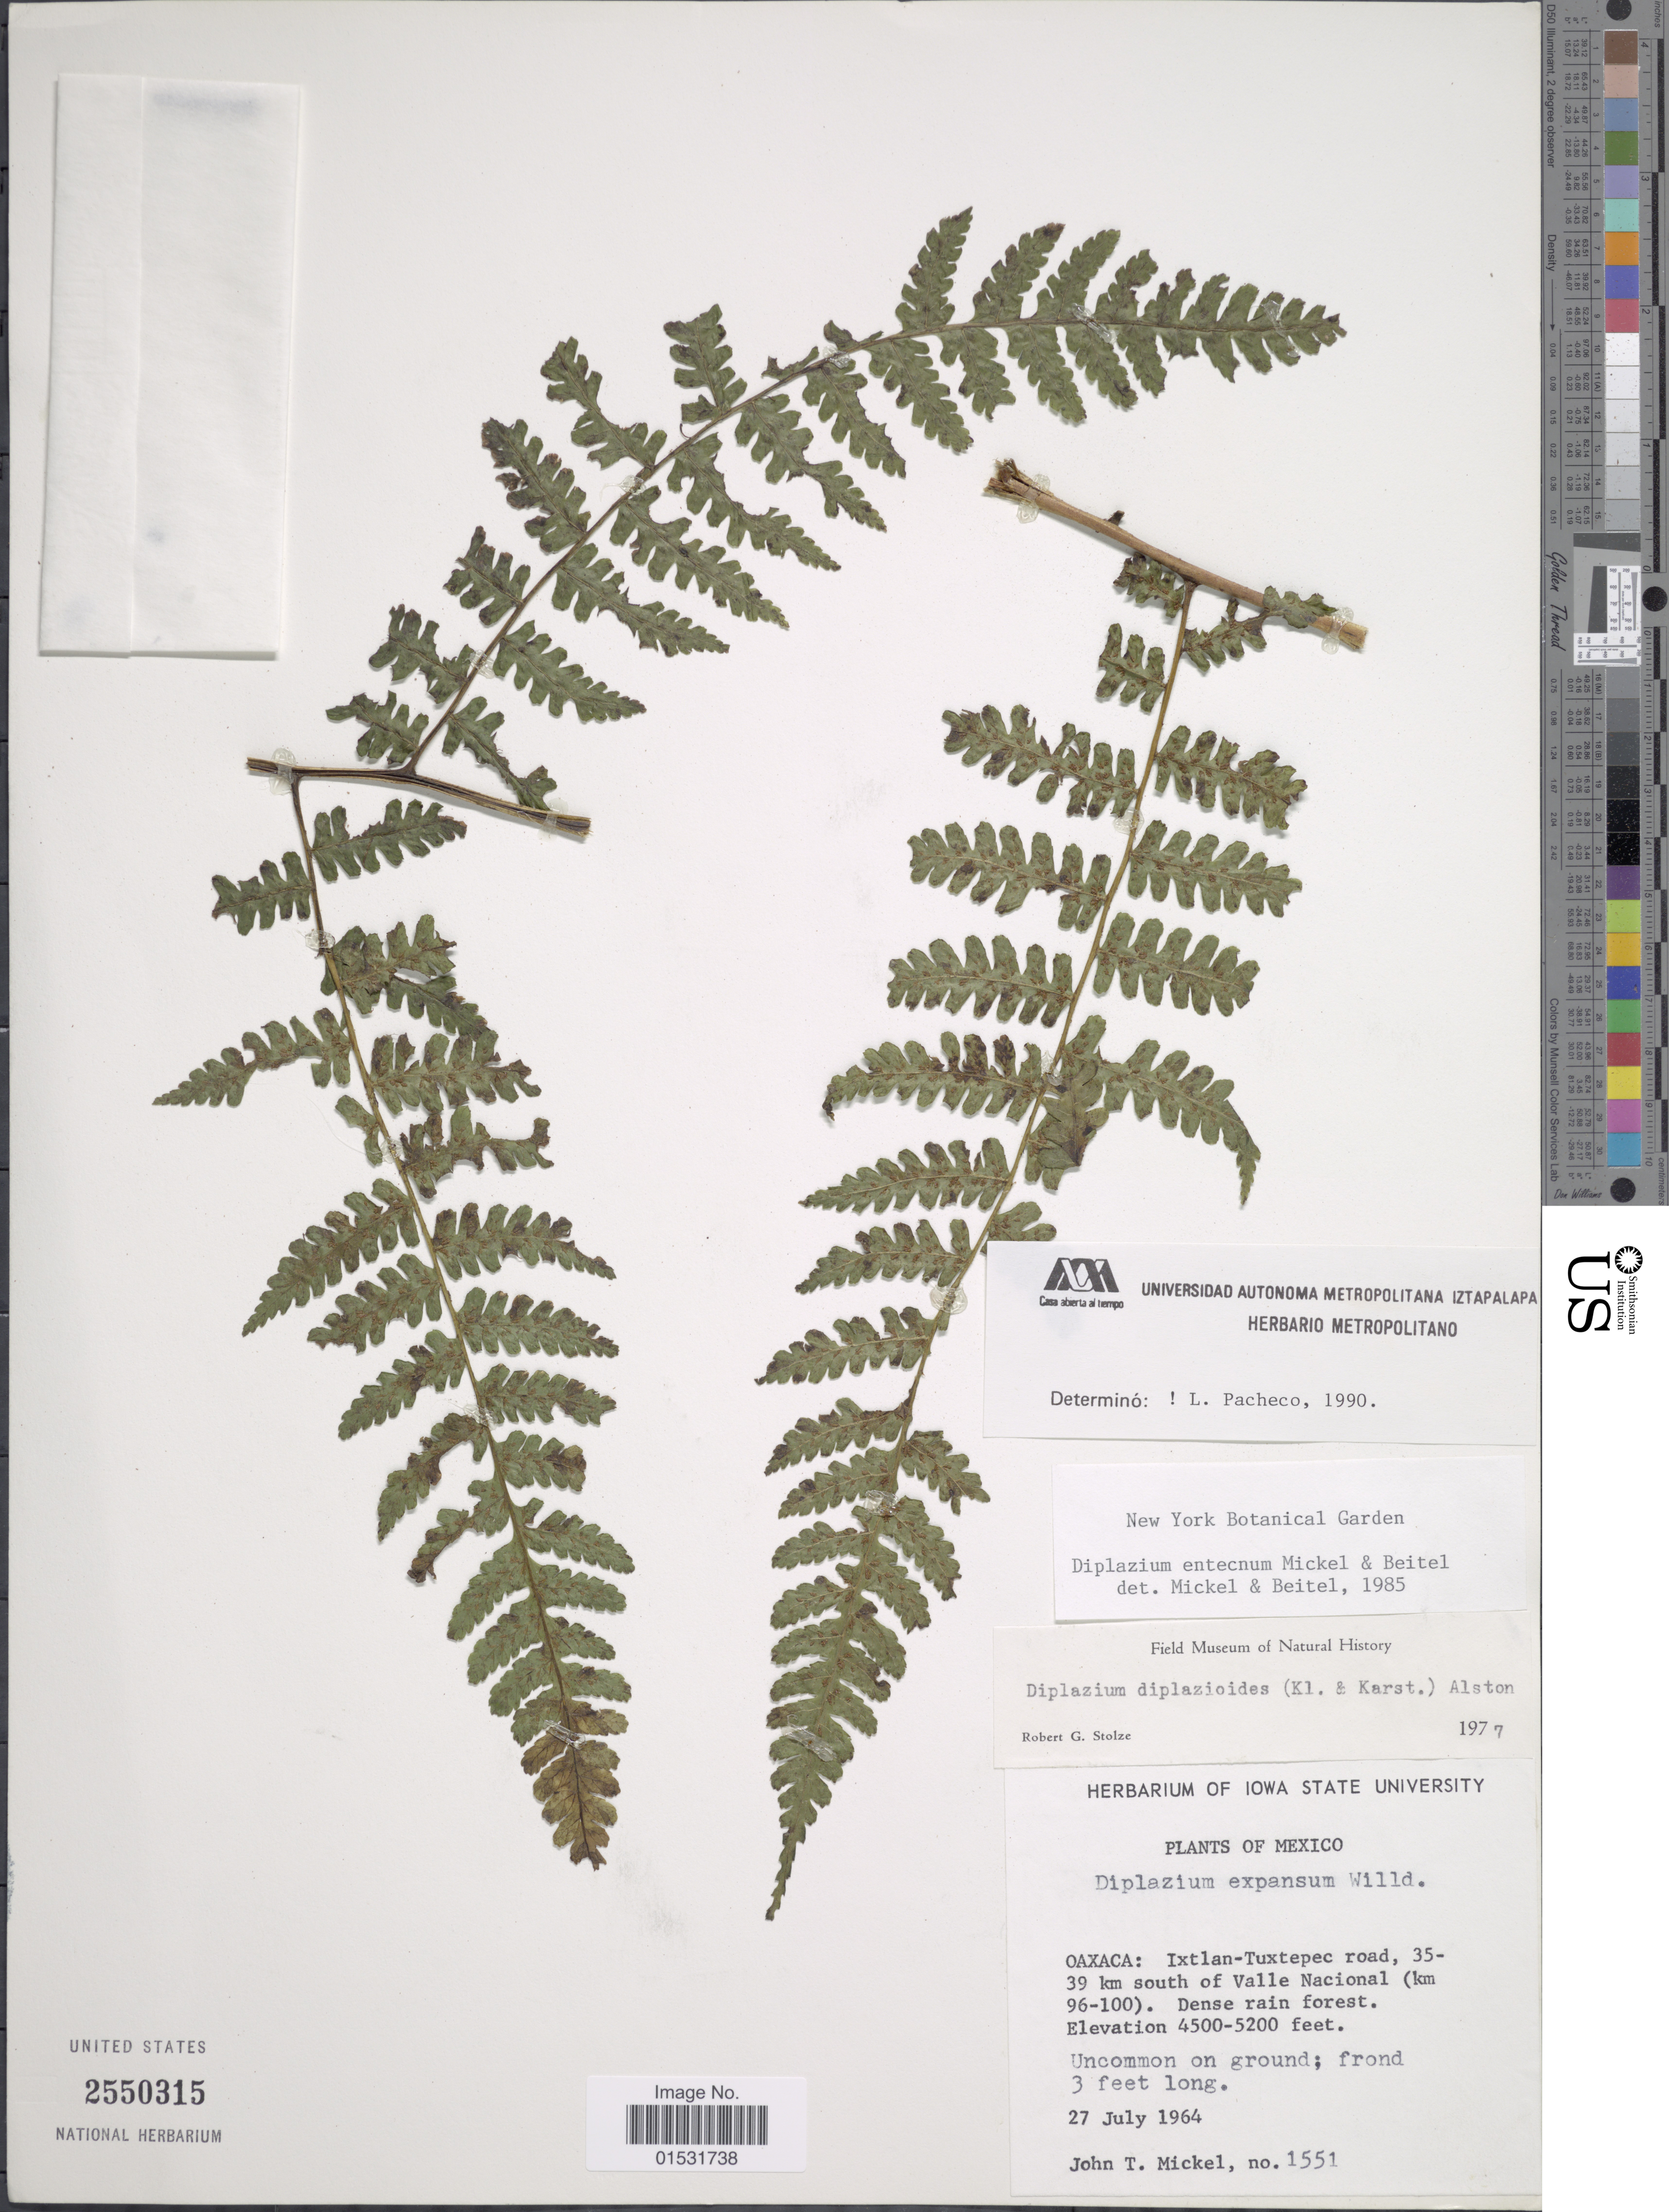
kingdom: Plantae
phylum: Tracheophyta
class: Polypodiopsida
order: Polypodiales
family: Athyriaceae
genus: Diplazium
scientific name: Diplazium entectum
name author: Mickel & Beitel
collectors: J. T. Mickel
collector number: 1551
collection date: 1964-07-27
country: Mexico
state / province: Oaxaca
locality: Ixtlan-Tuxtepec road, 35-39 km south of Valle Nacional (km 96-100).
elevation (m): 1372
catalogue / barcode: US 2550315